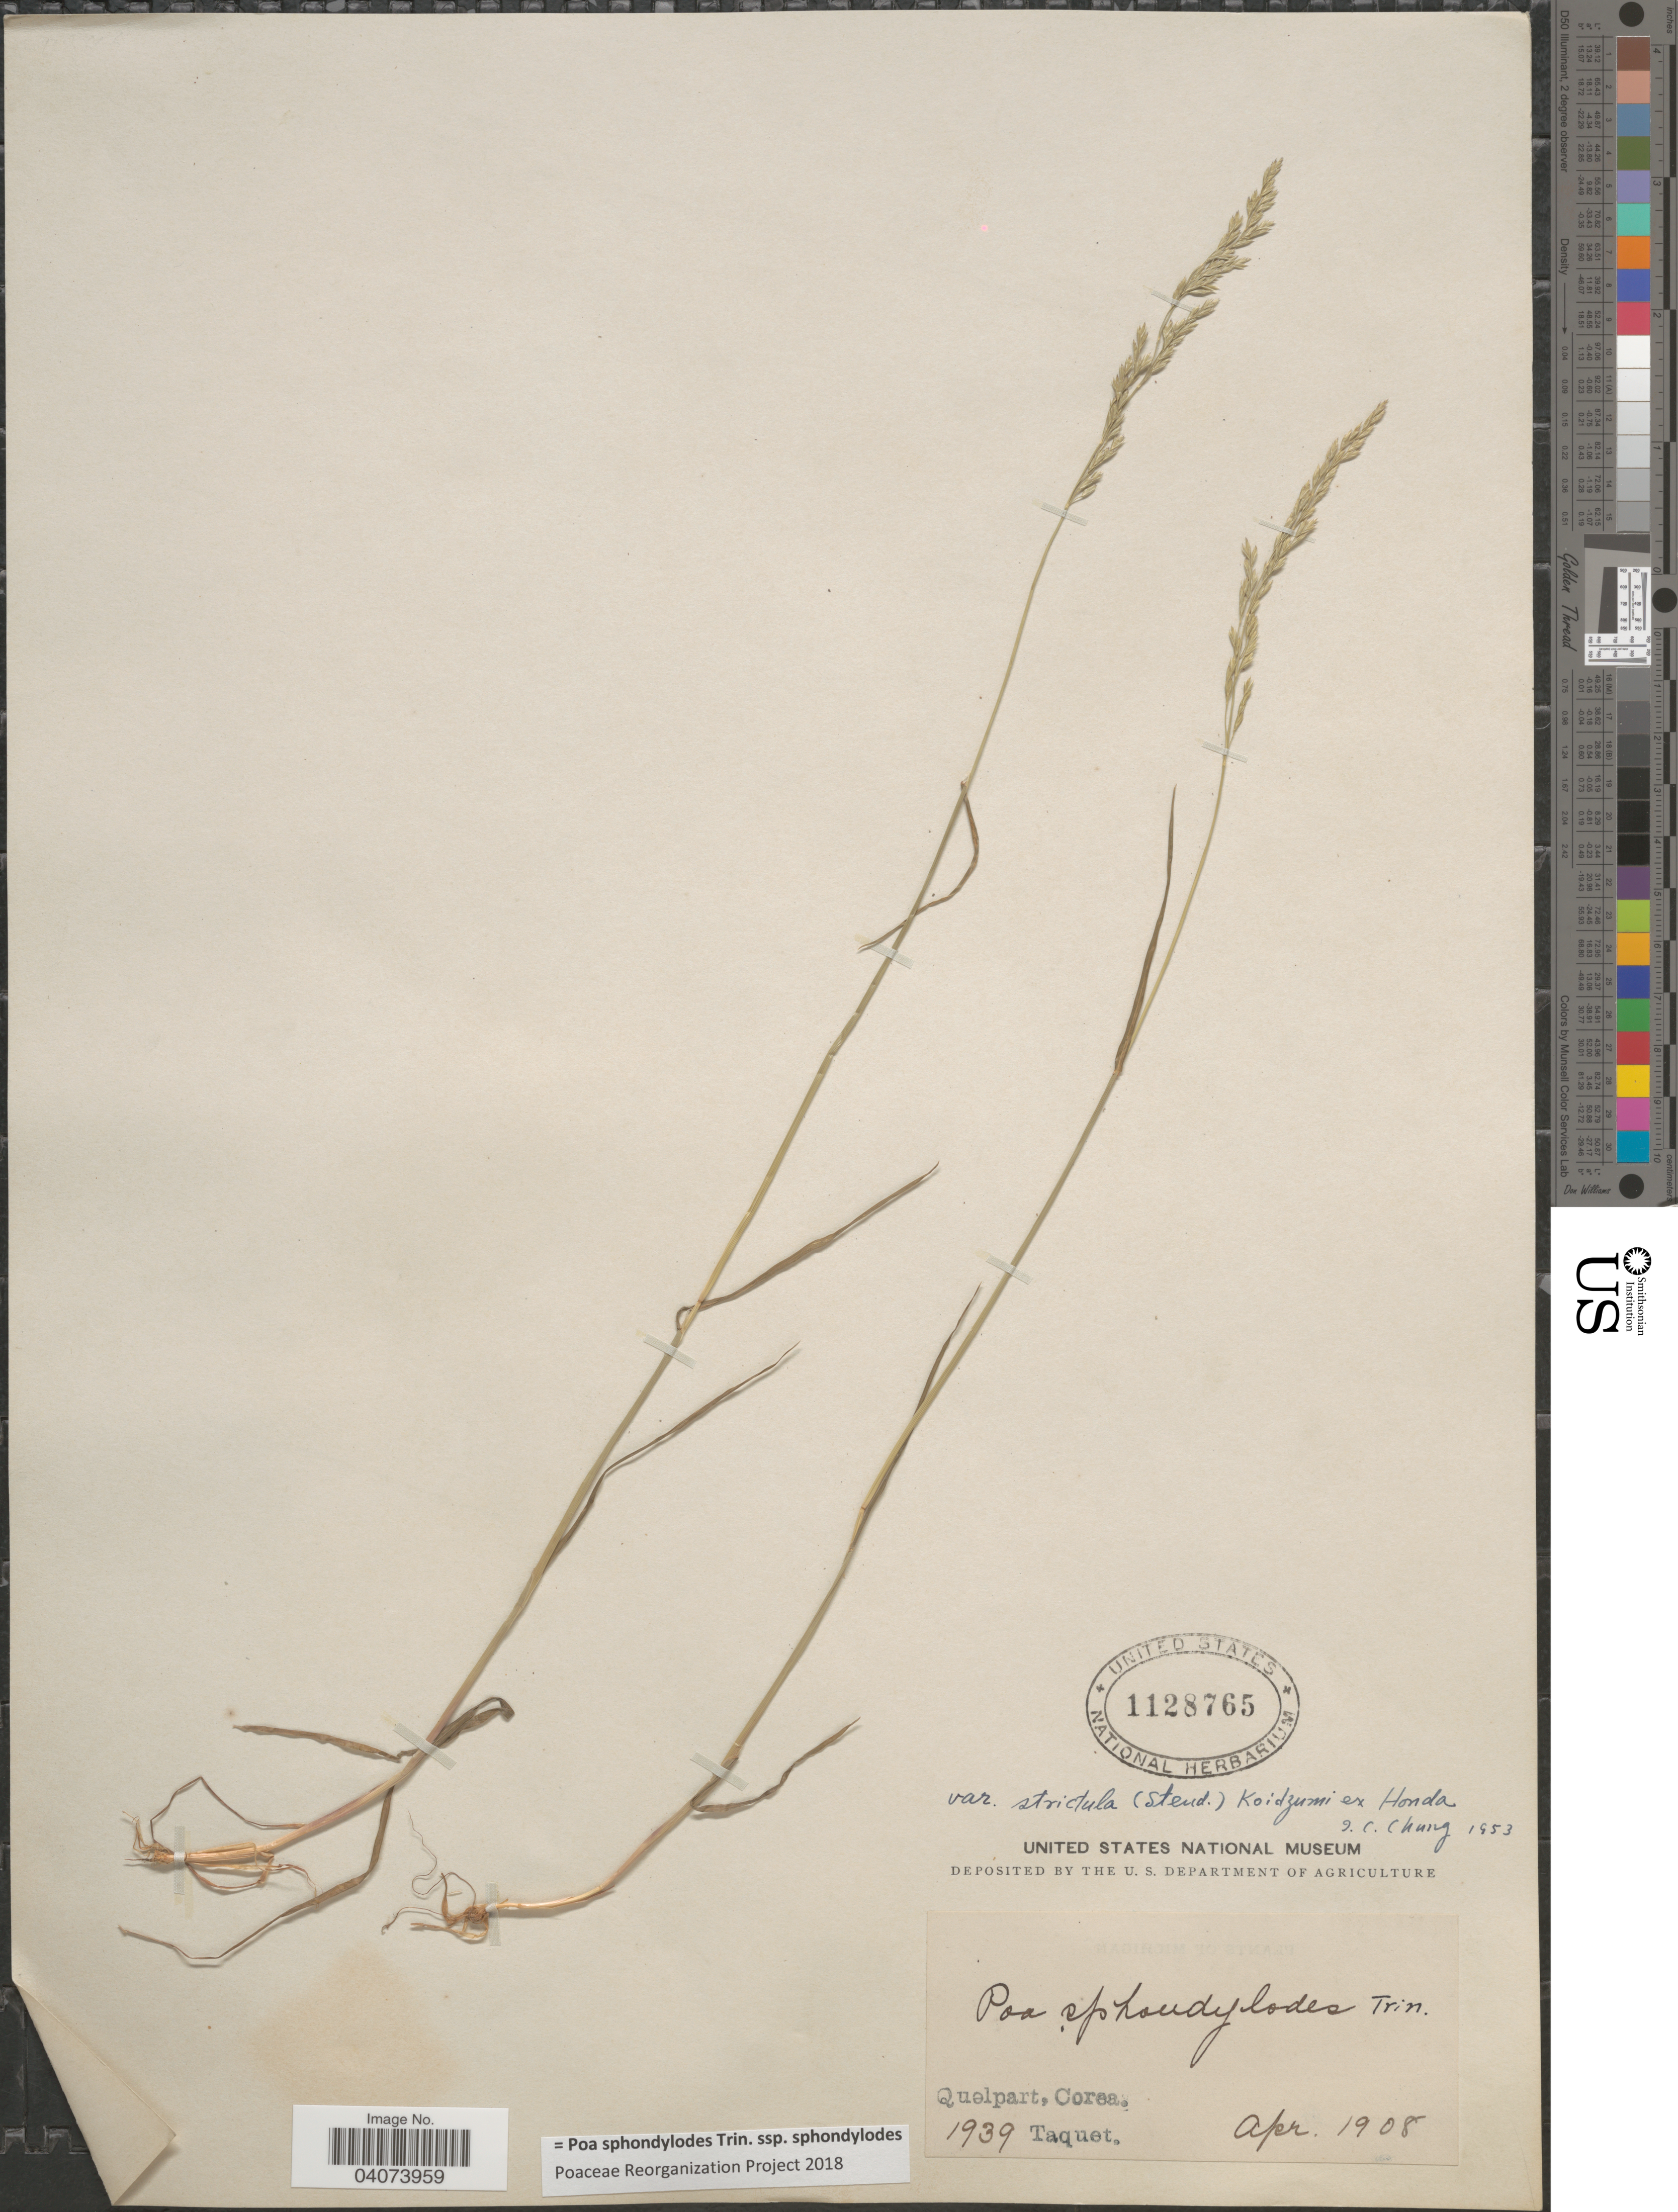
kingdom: Plantae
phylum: Tracheophyta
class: Liliopsida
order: Poales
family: Poaceae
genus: Poa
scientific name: Poa sphondylodes subsp. sphondylodes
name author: Trin.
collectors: Taquet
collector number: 1939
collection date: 1908-04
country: South Korea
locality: Quelpart, Corea.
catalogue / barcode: US 1128765